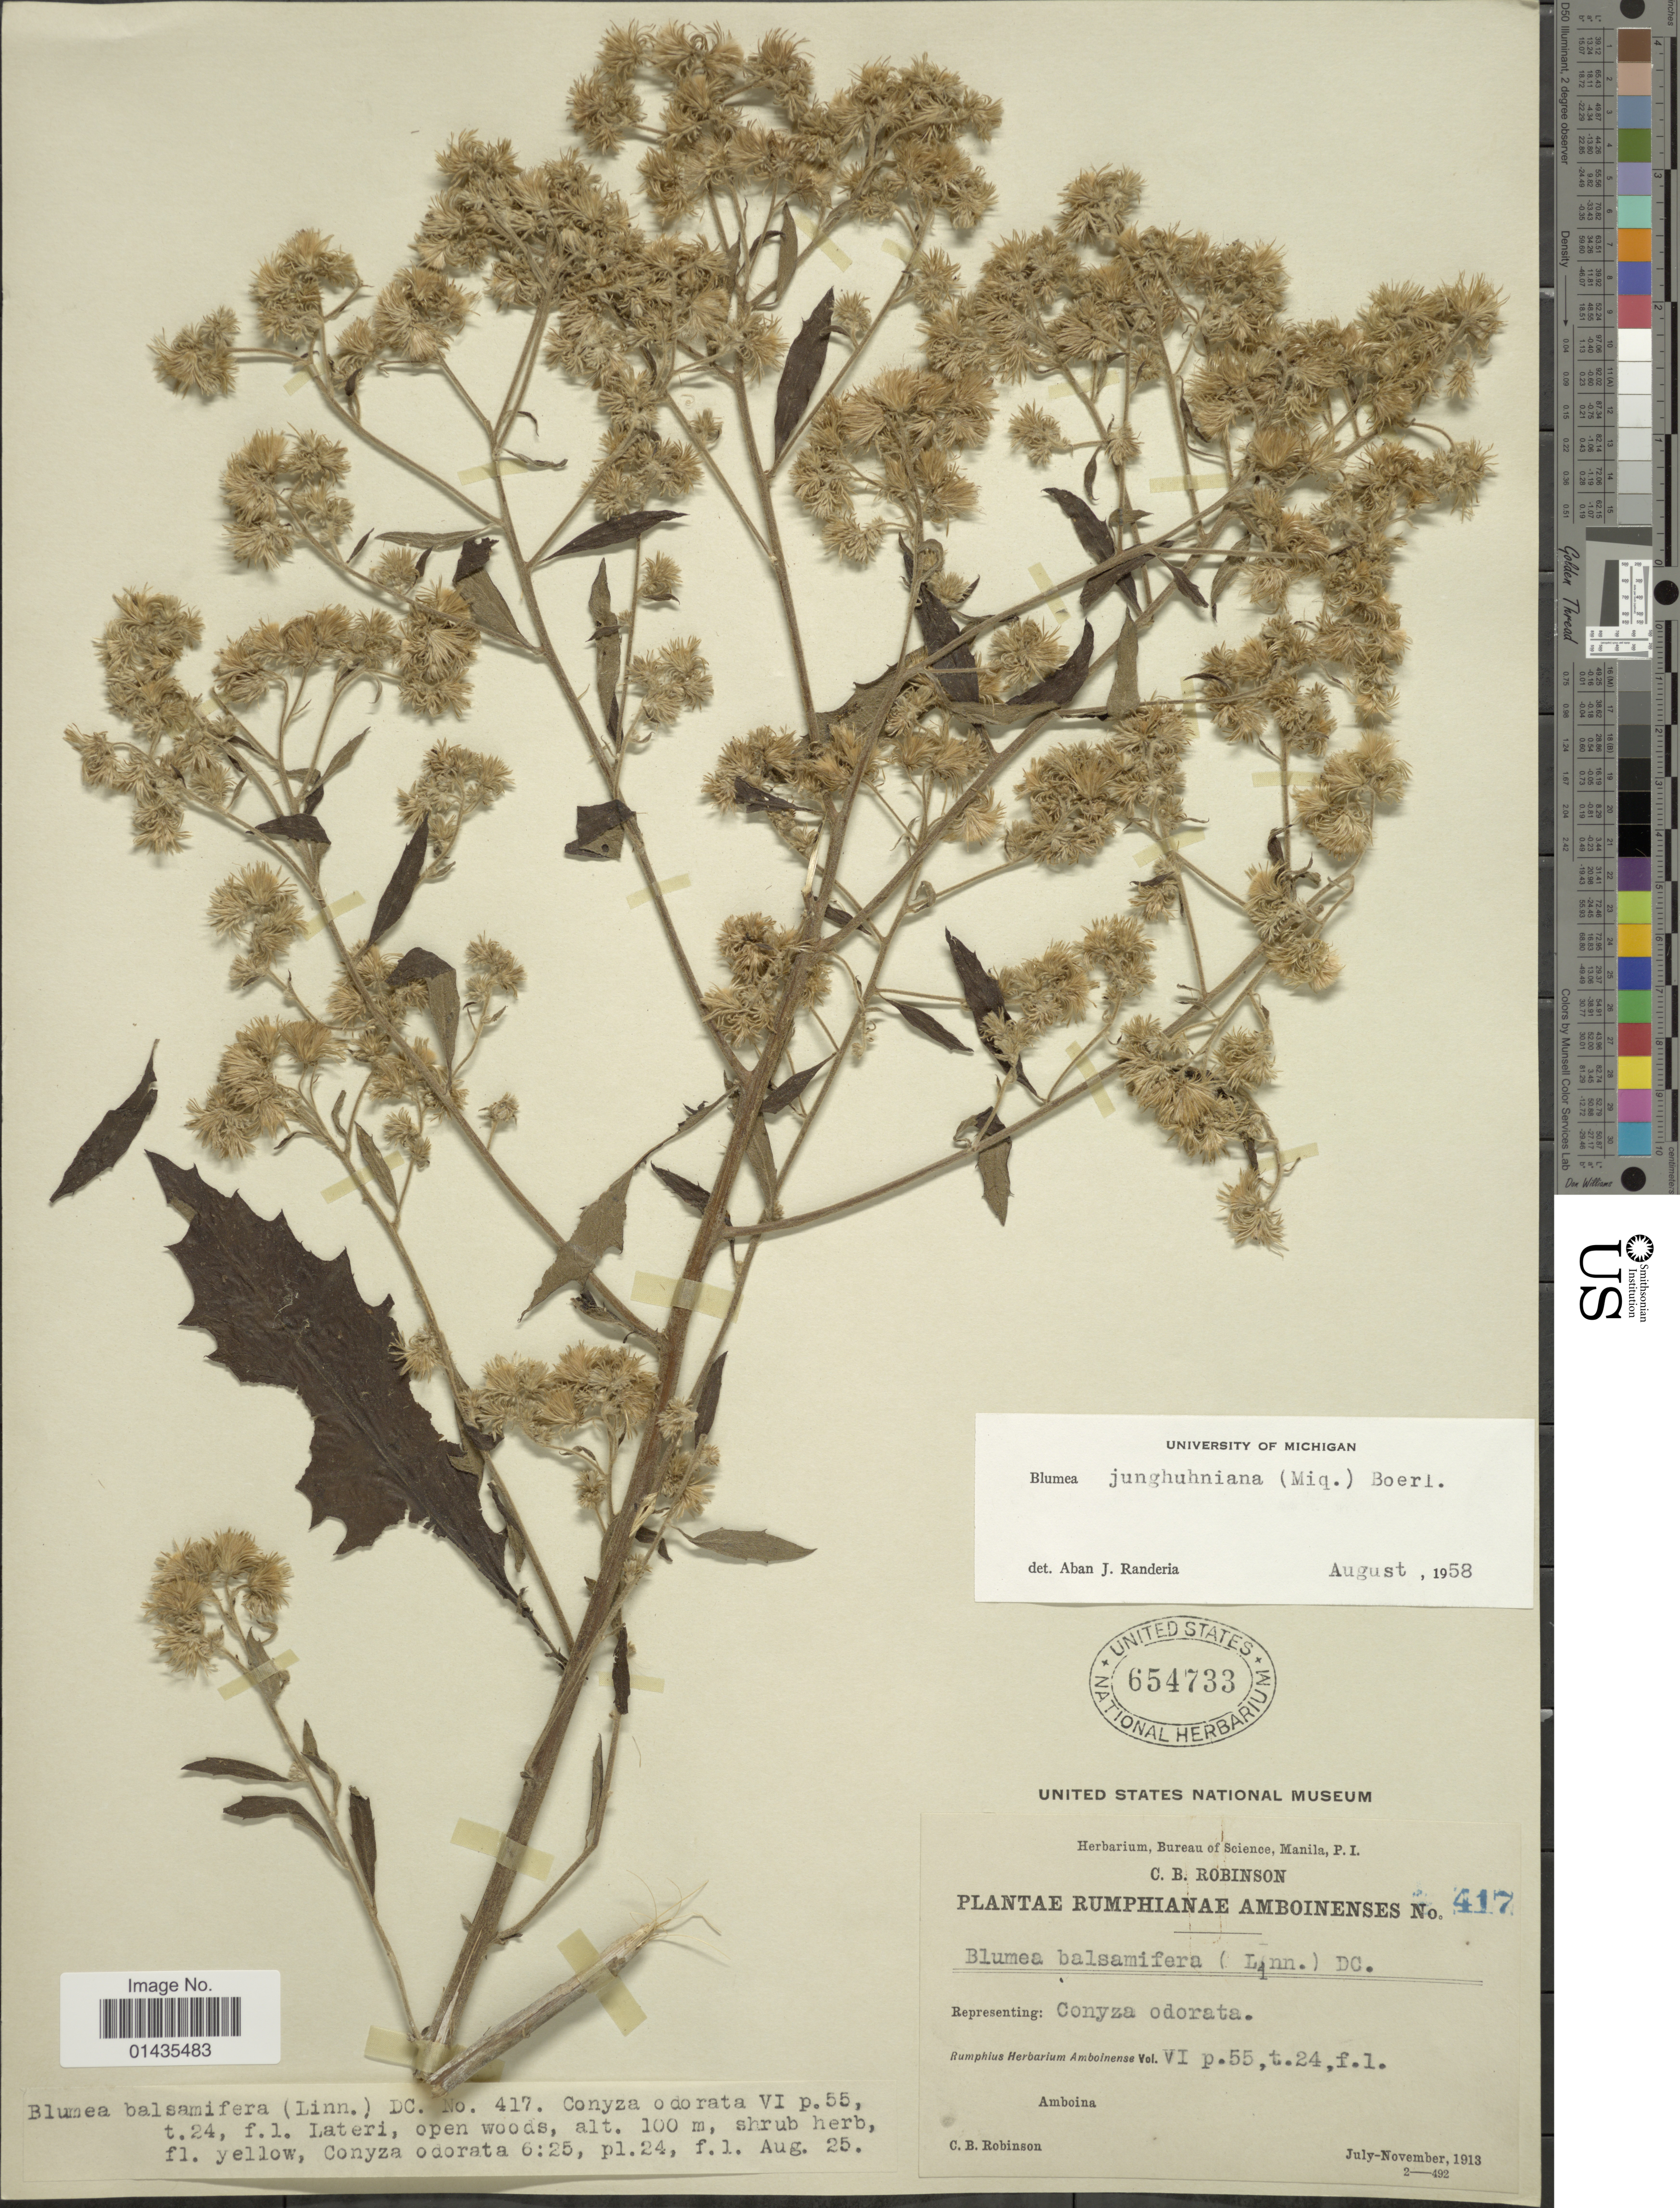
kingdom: Plantae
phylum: Tracheophyta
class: Magnoliopsida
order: Asterales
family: Asteraceae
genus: Blumea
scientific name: Blumea junghuhniana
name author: (Miq.) Boerl.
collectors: C. Robinson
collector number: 417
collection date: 1913-08-25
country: Indonesia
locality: Rumphianae Amboinenses, Amboina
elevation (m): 100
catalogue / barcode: US 654733